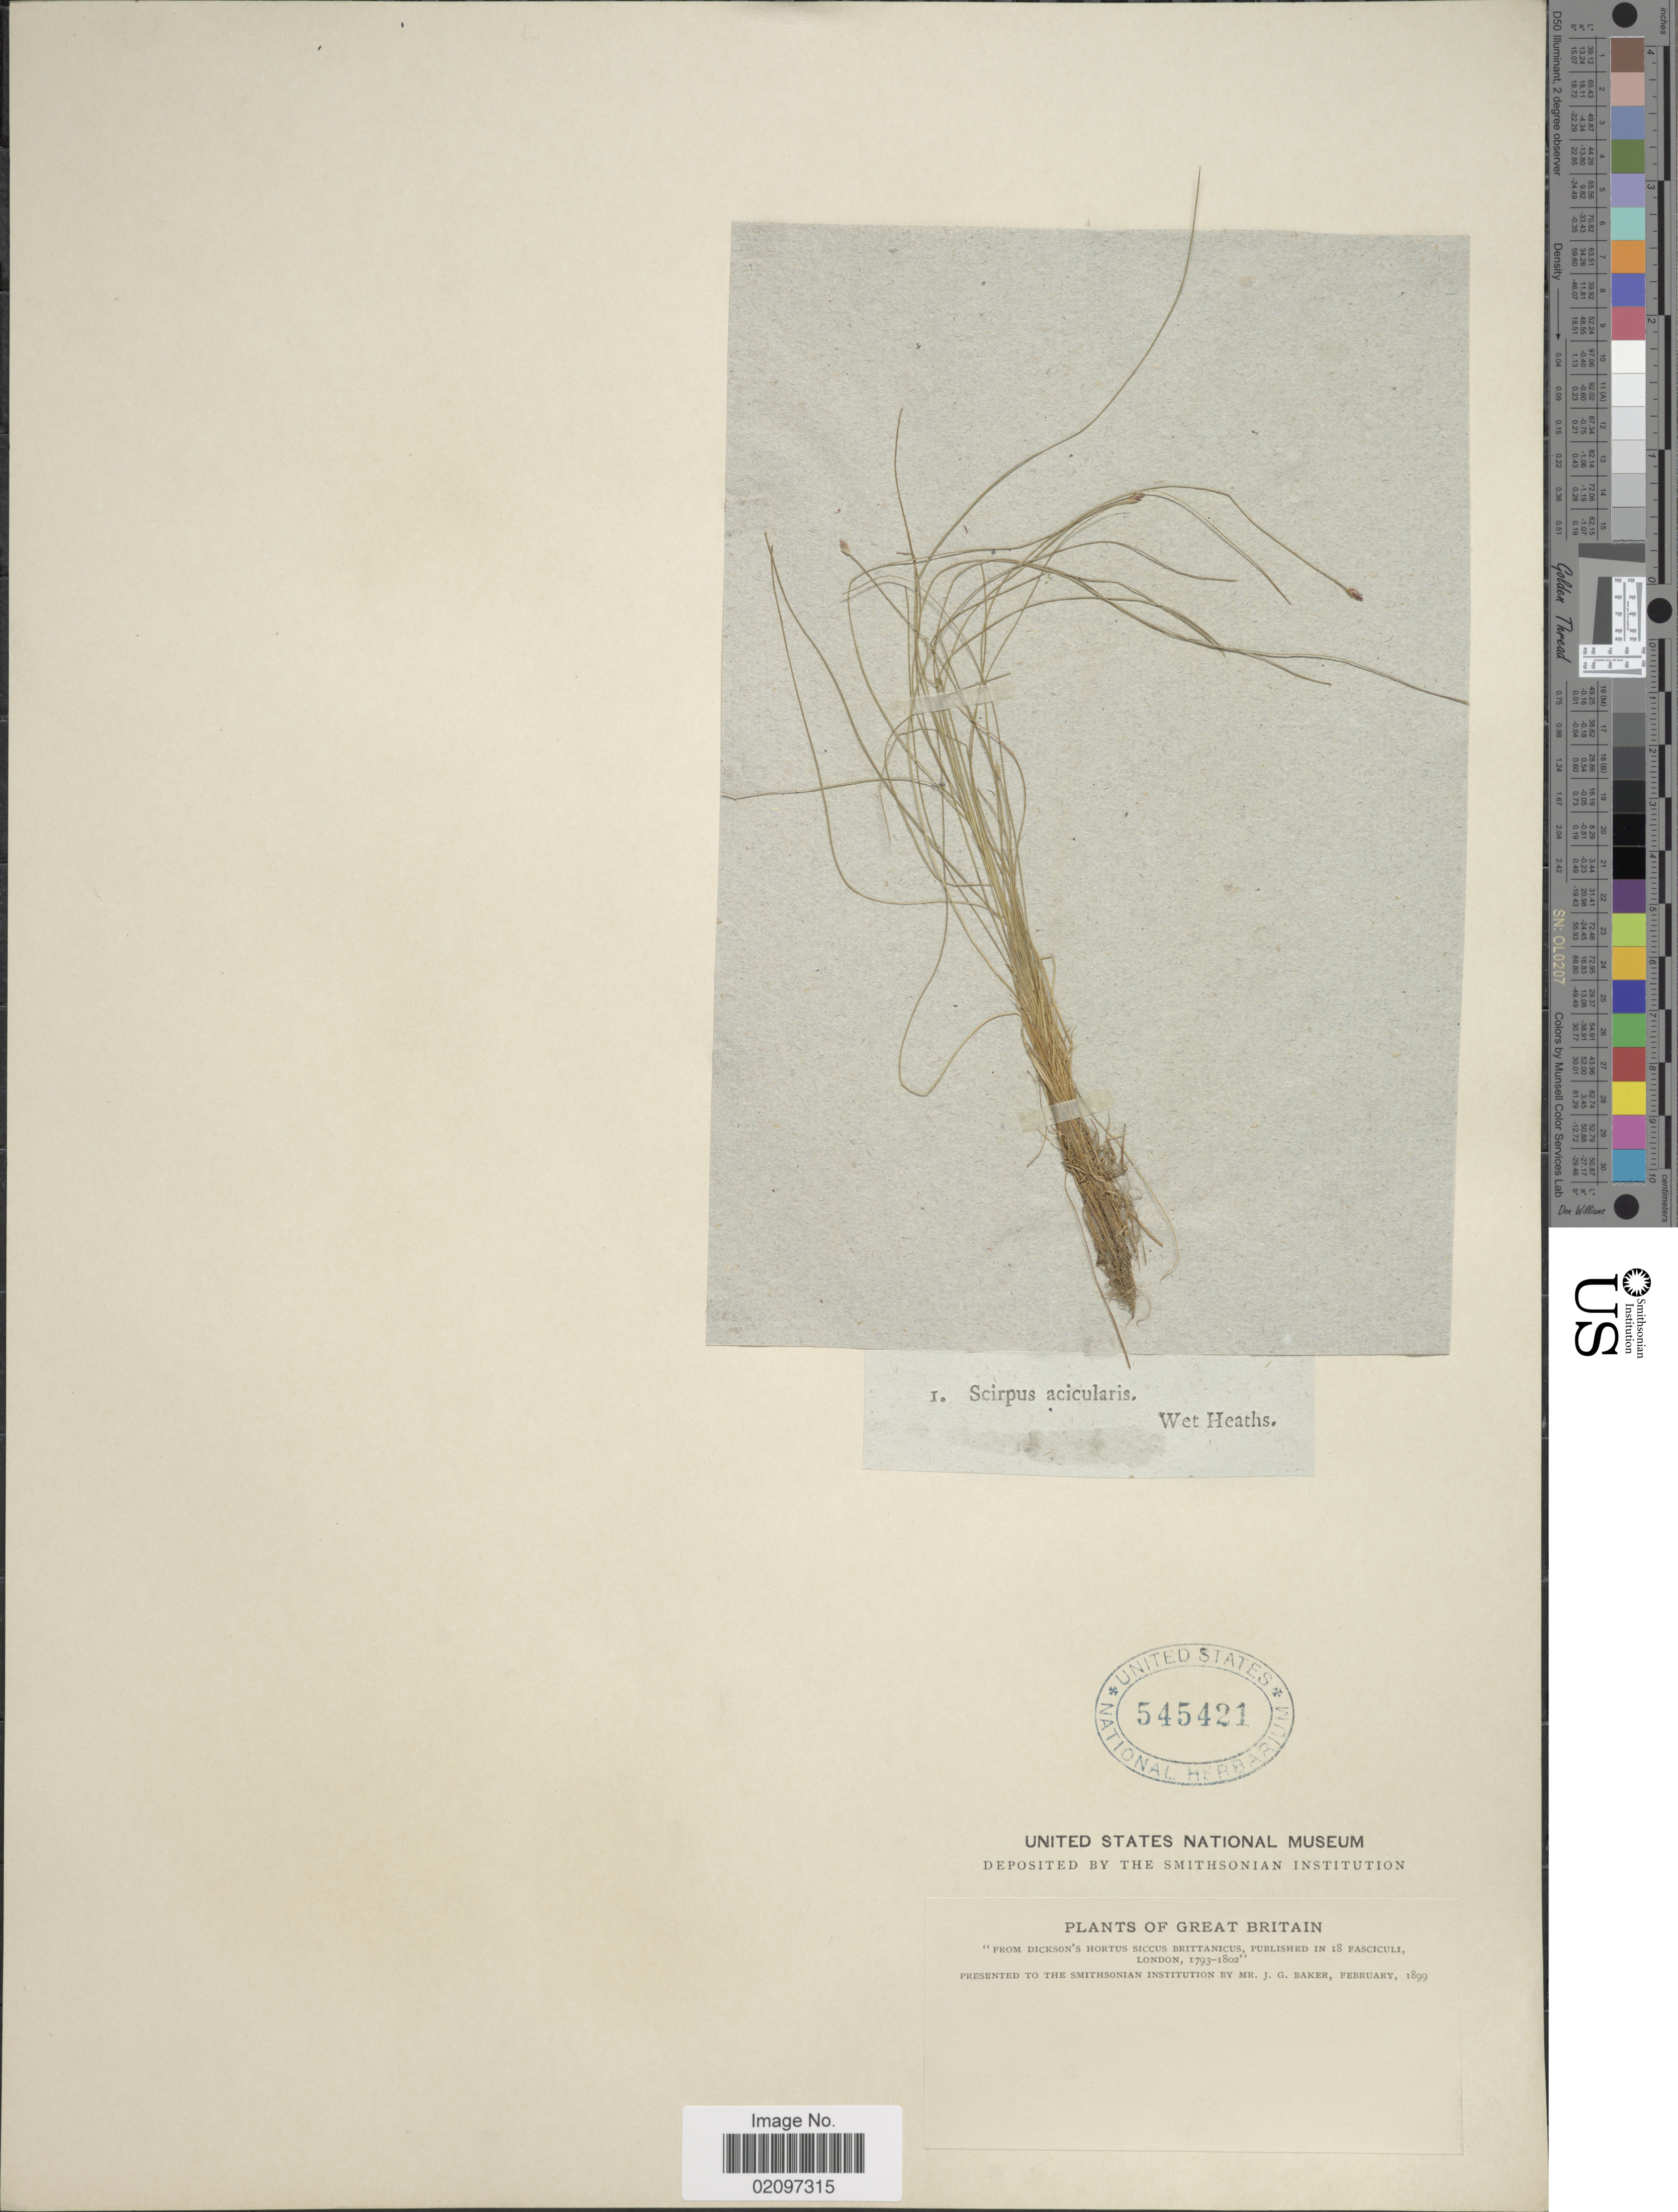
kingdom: Plantae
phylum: Tracheophyta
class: Liliopsida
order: Poales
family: Cyperaceae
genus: Eleocharis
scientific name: Eleocharis acicularis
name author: (L.) Roem. & Schult.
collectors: ex herb. J.G. Baker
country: United Kingdom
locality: Great Britain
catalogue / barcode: US 545421